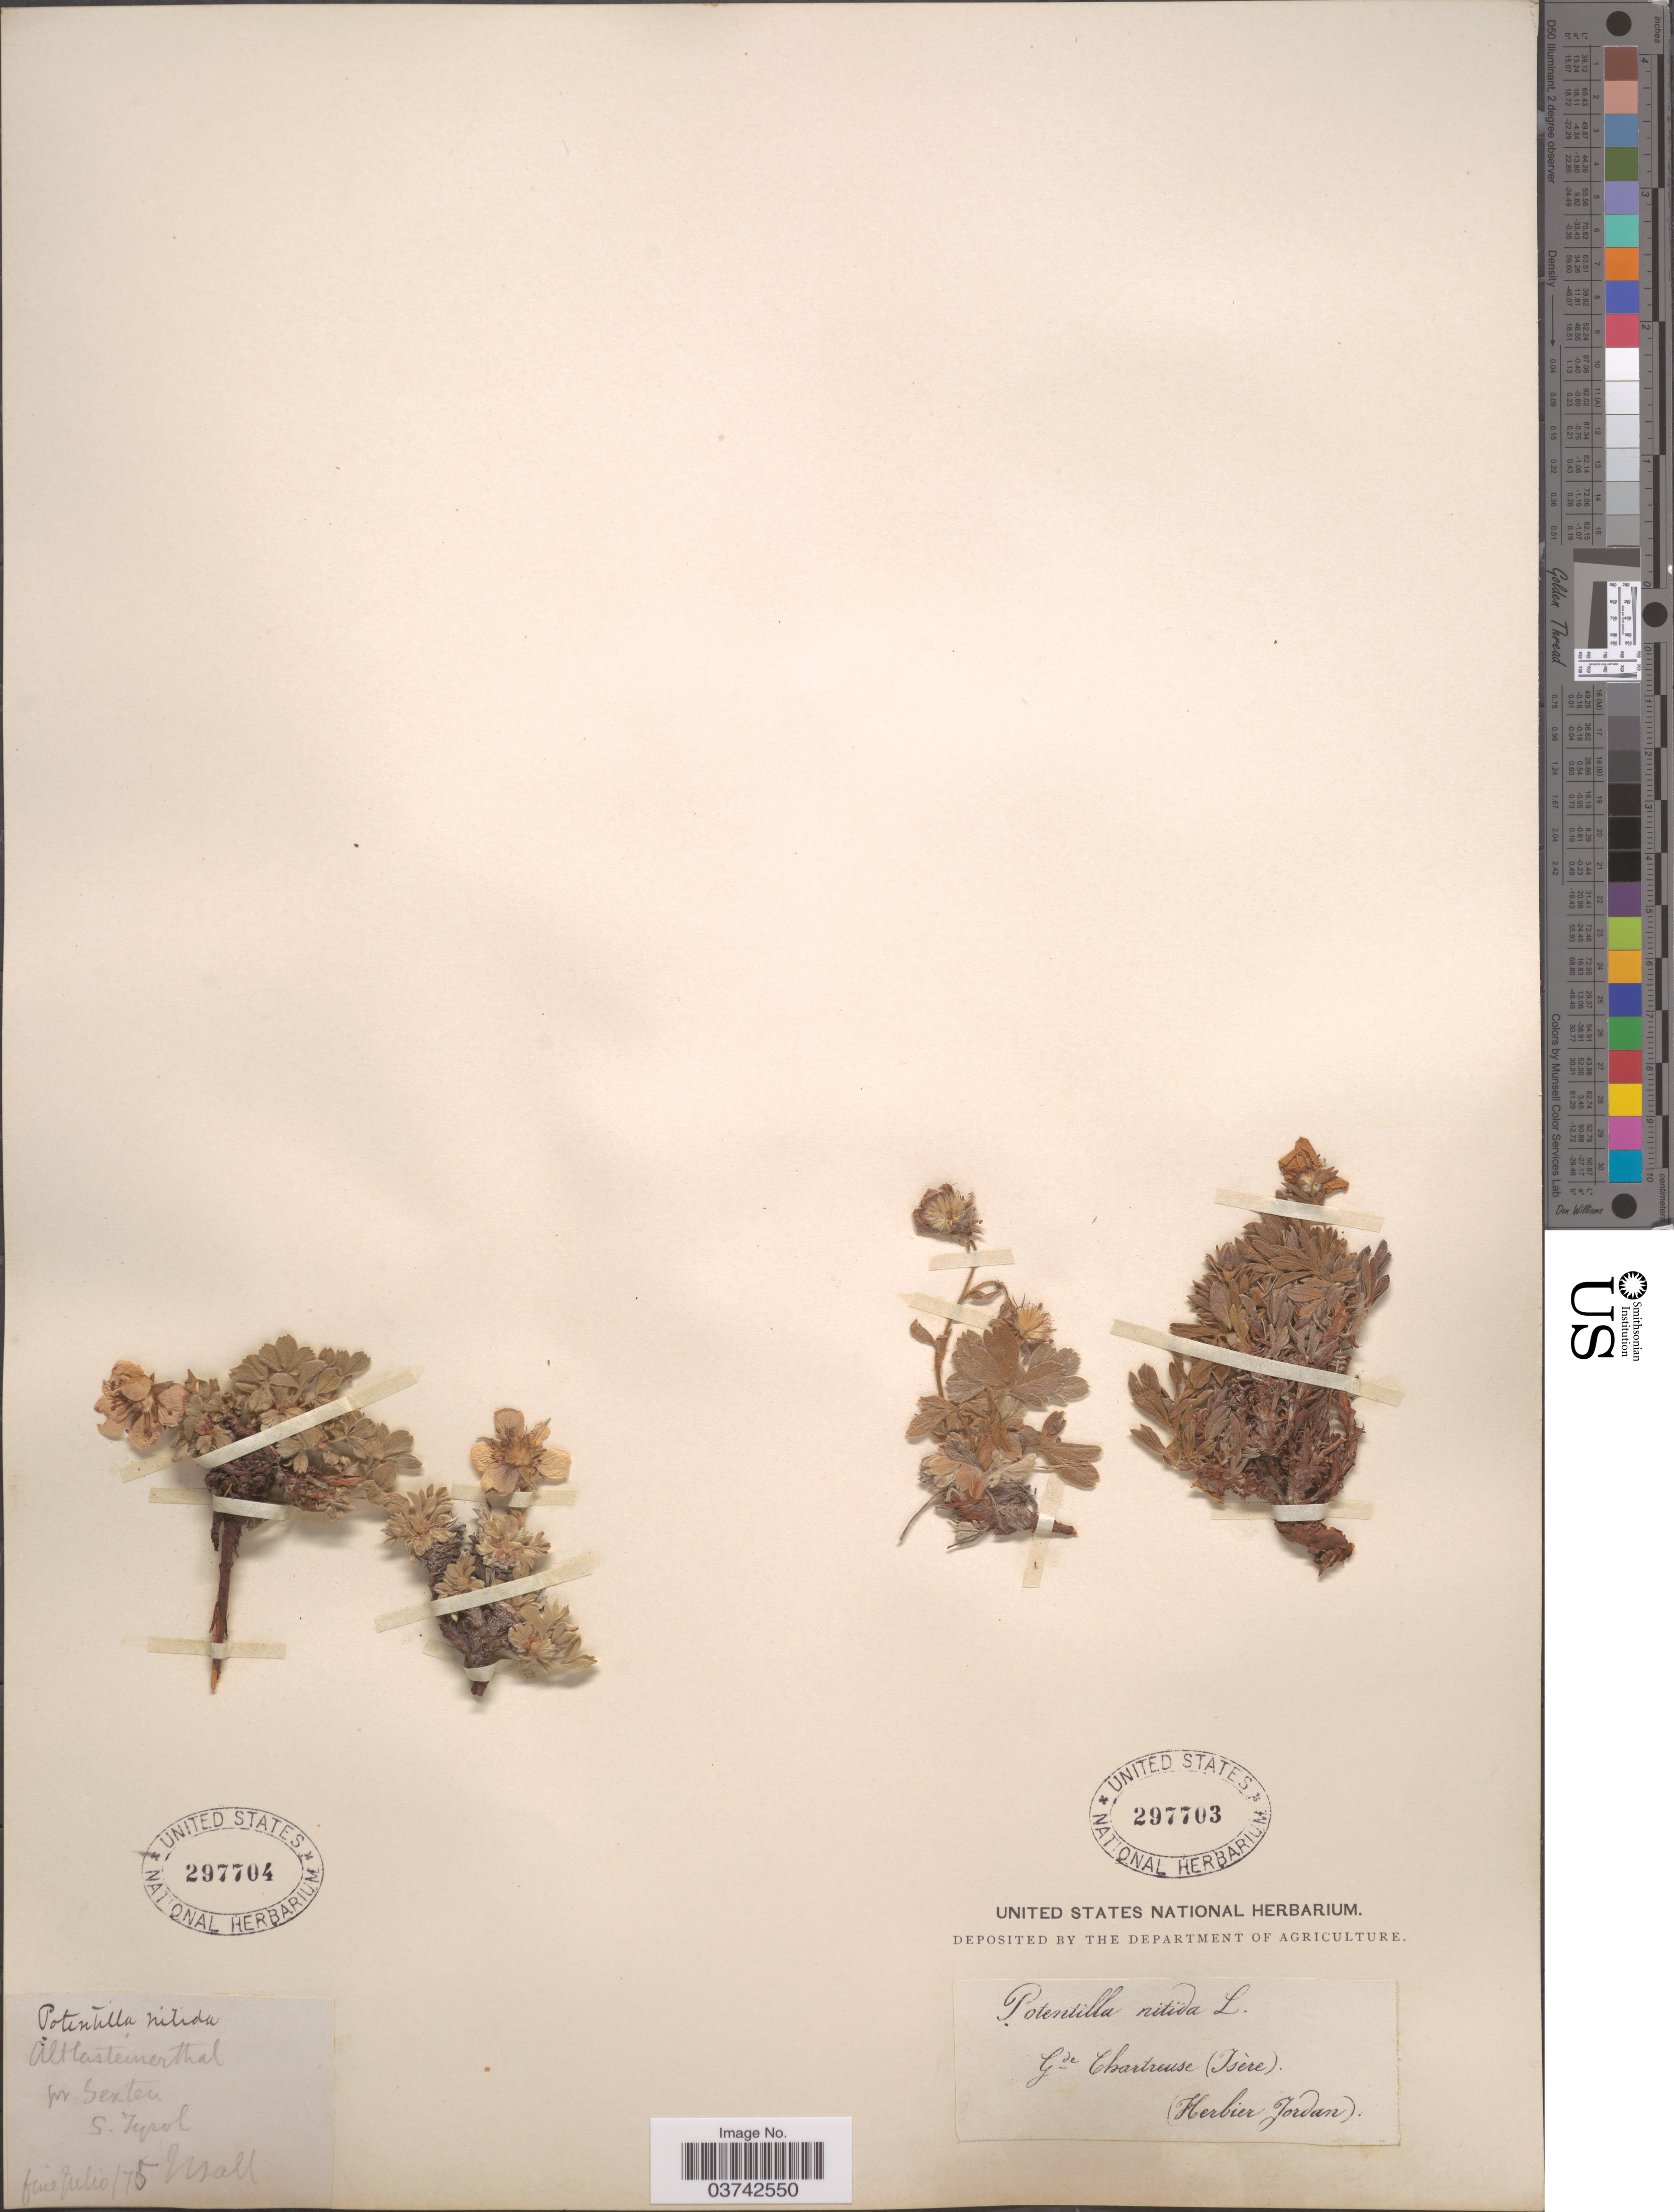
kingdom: Plantae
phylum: Tracheophyta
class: Magnoliopsida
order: Rosales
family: Rosaceae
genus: Potentilla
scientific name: Potentilla nitida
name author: L.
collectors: ex herb. Jordan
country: France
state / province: Auvergne-Rhône-Alpes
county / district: Isère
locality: Gde Chartreuse (Isère).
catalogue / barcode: US 297703-2